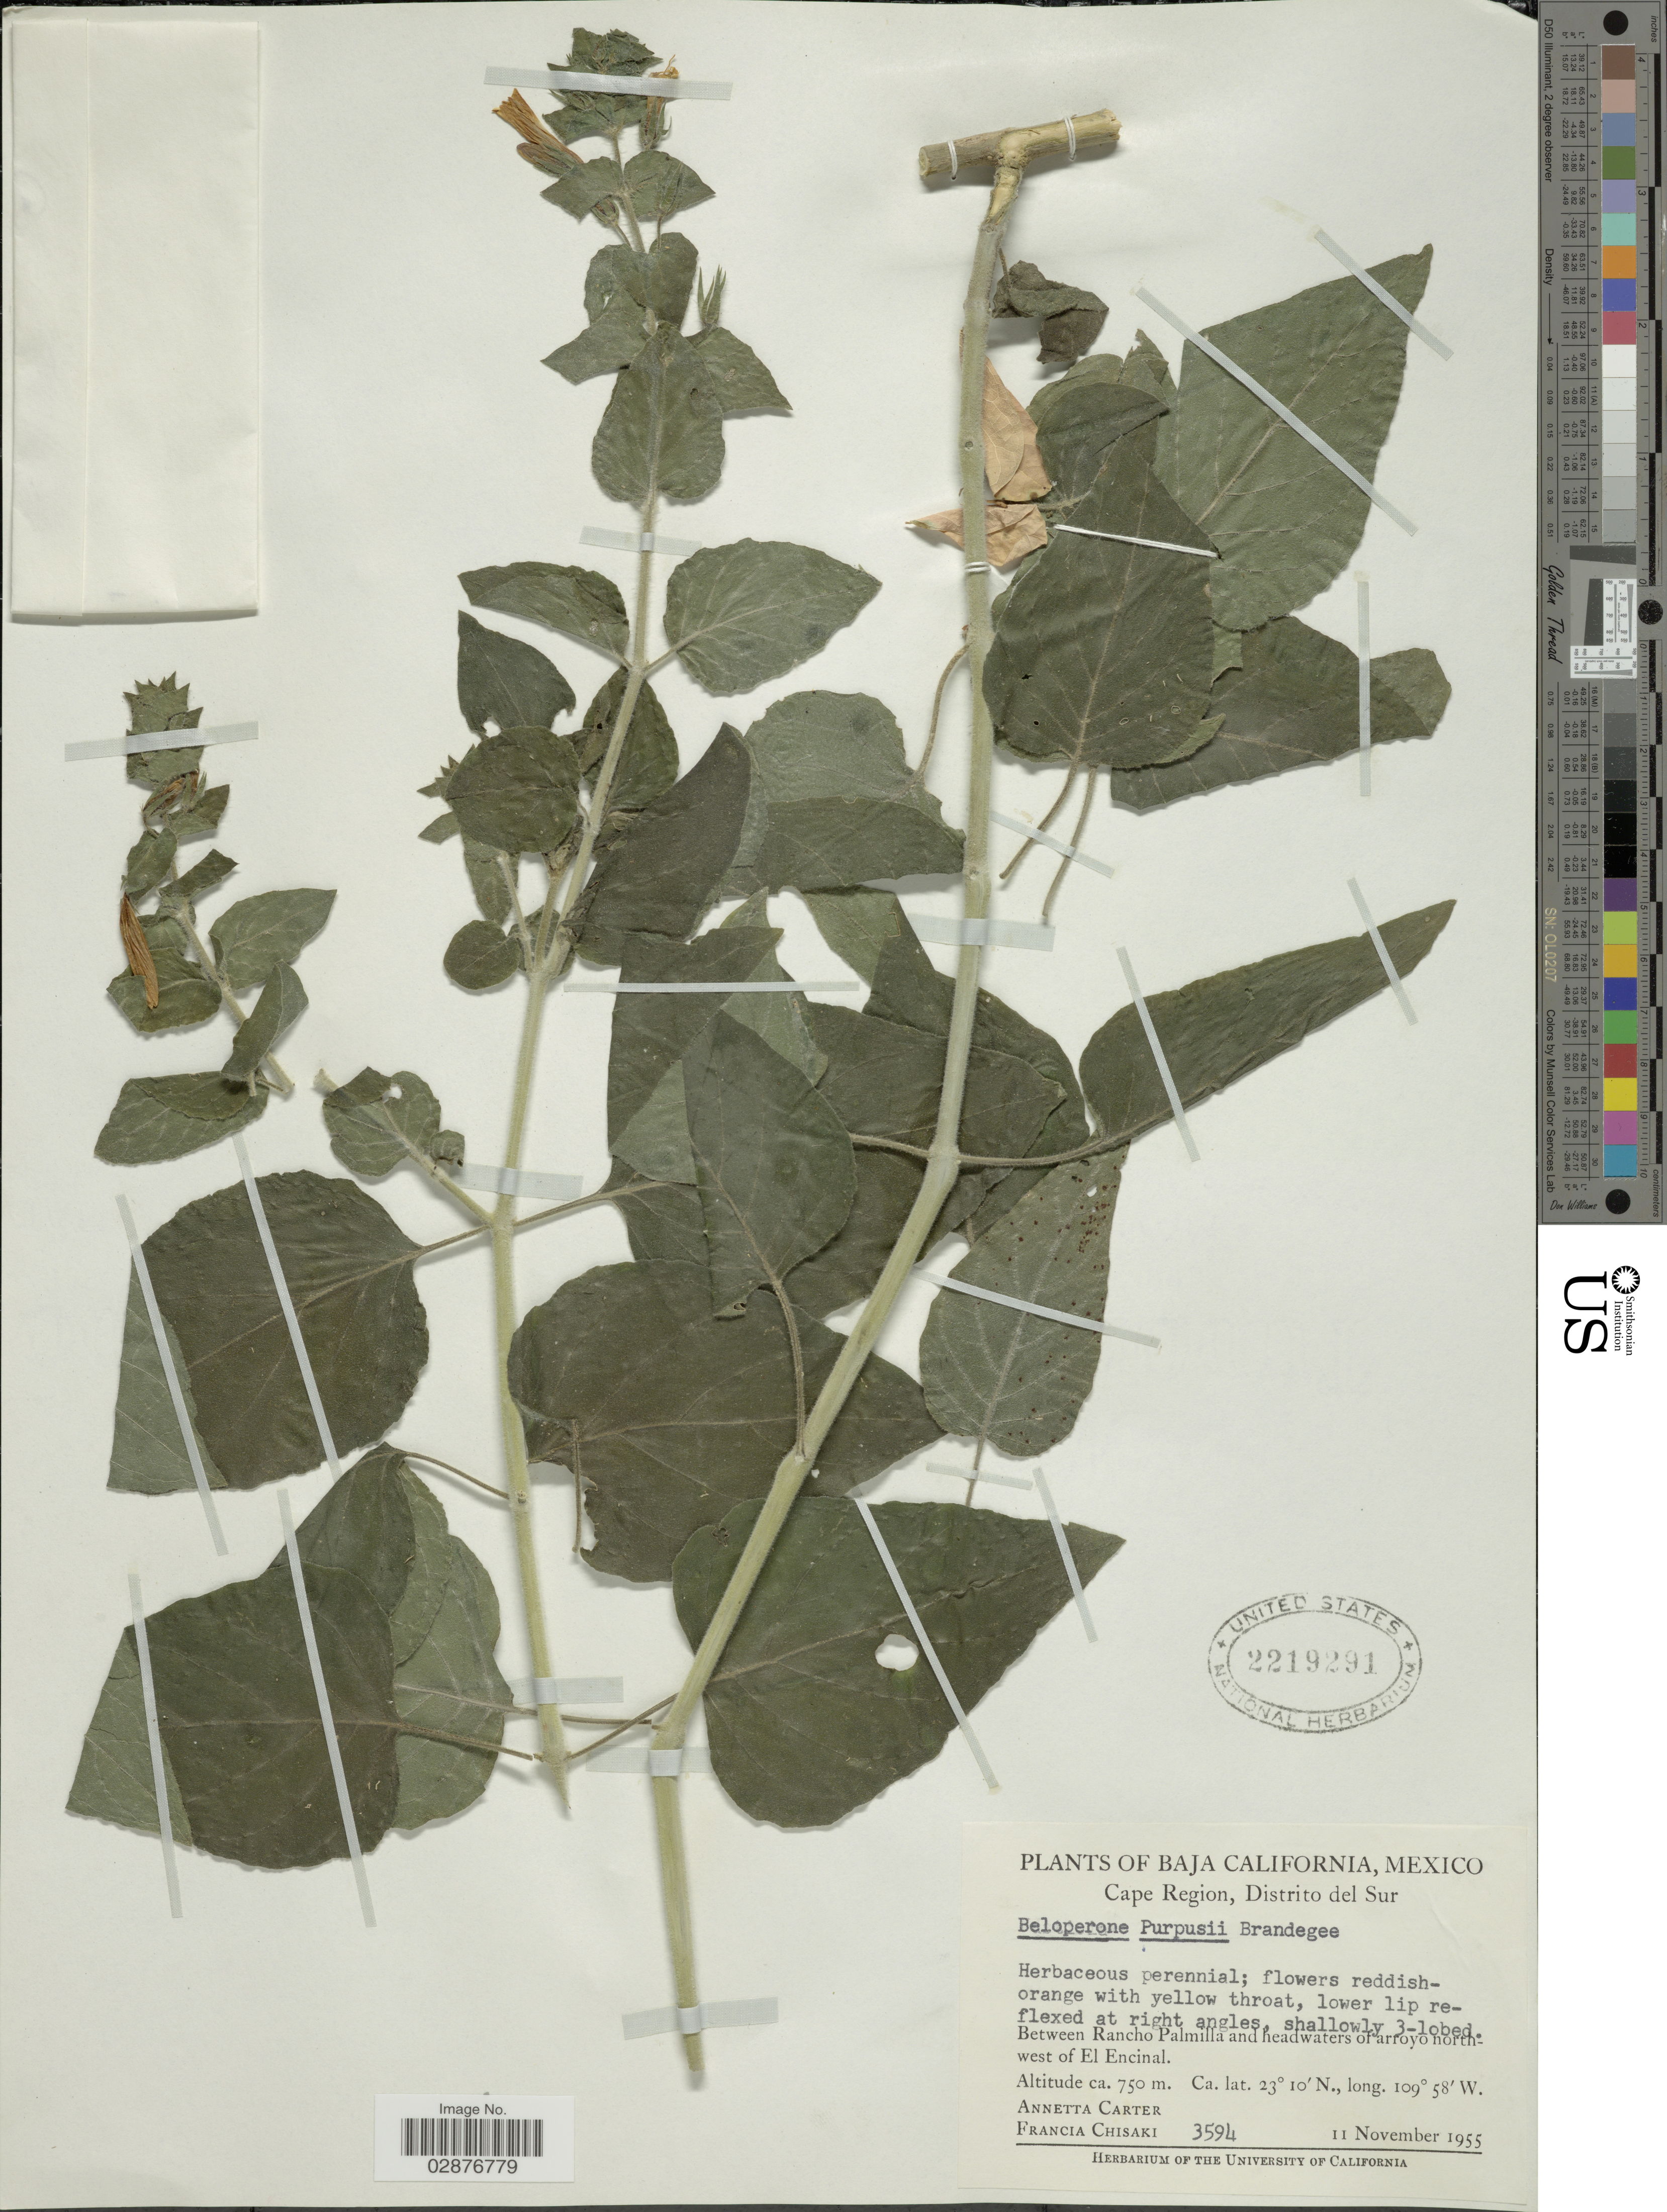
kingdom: Plantae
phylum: Tracheophyta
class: Magnoliopsida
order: Lamiales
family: Acanthaceae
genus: Justicia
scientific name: Justicia purpusii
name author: (Brandegee) D.N. Gibson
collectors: A. Carter & F. Chisaki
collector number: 3594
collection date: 1955-11-11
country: Mexico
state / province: Baja California Sur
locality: Cape Region, Distritio del Sur, Between Rancho Palmilla and headwaters of arroyo northwest of El Encinal.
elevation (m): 750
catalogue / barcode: US 2219291